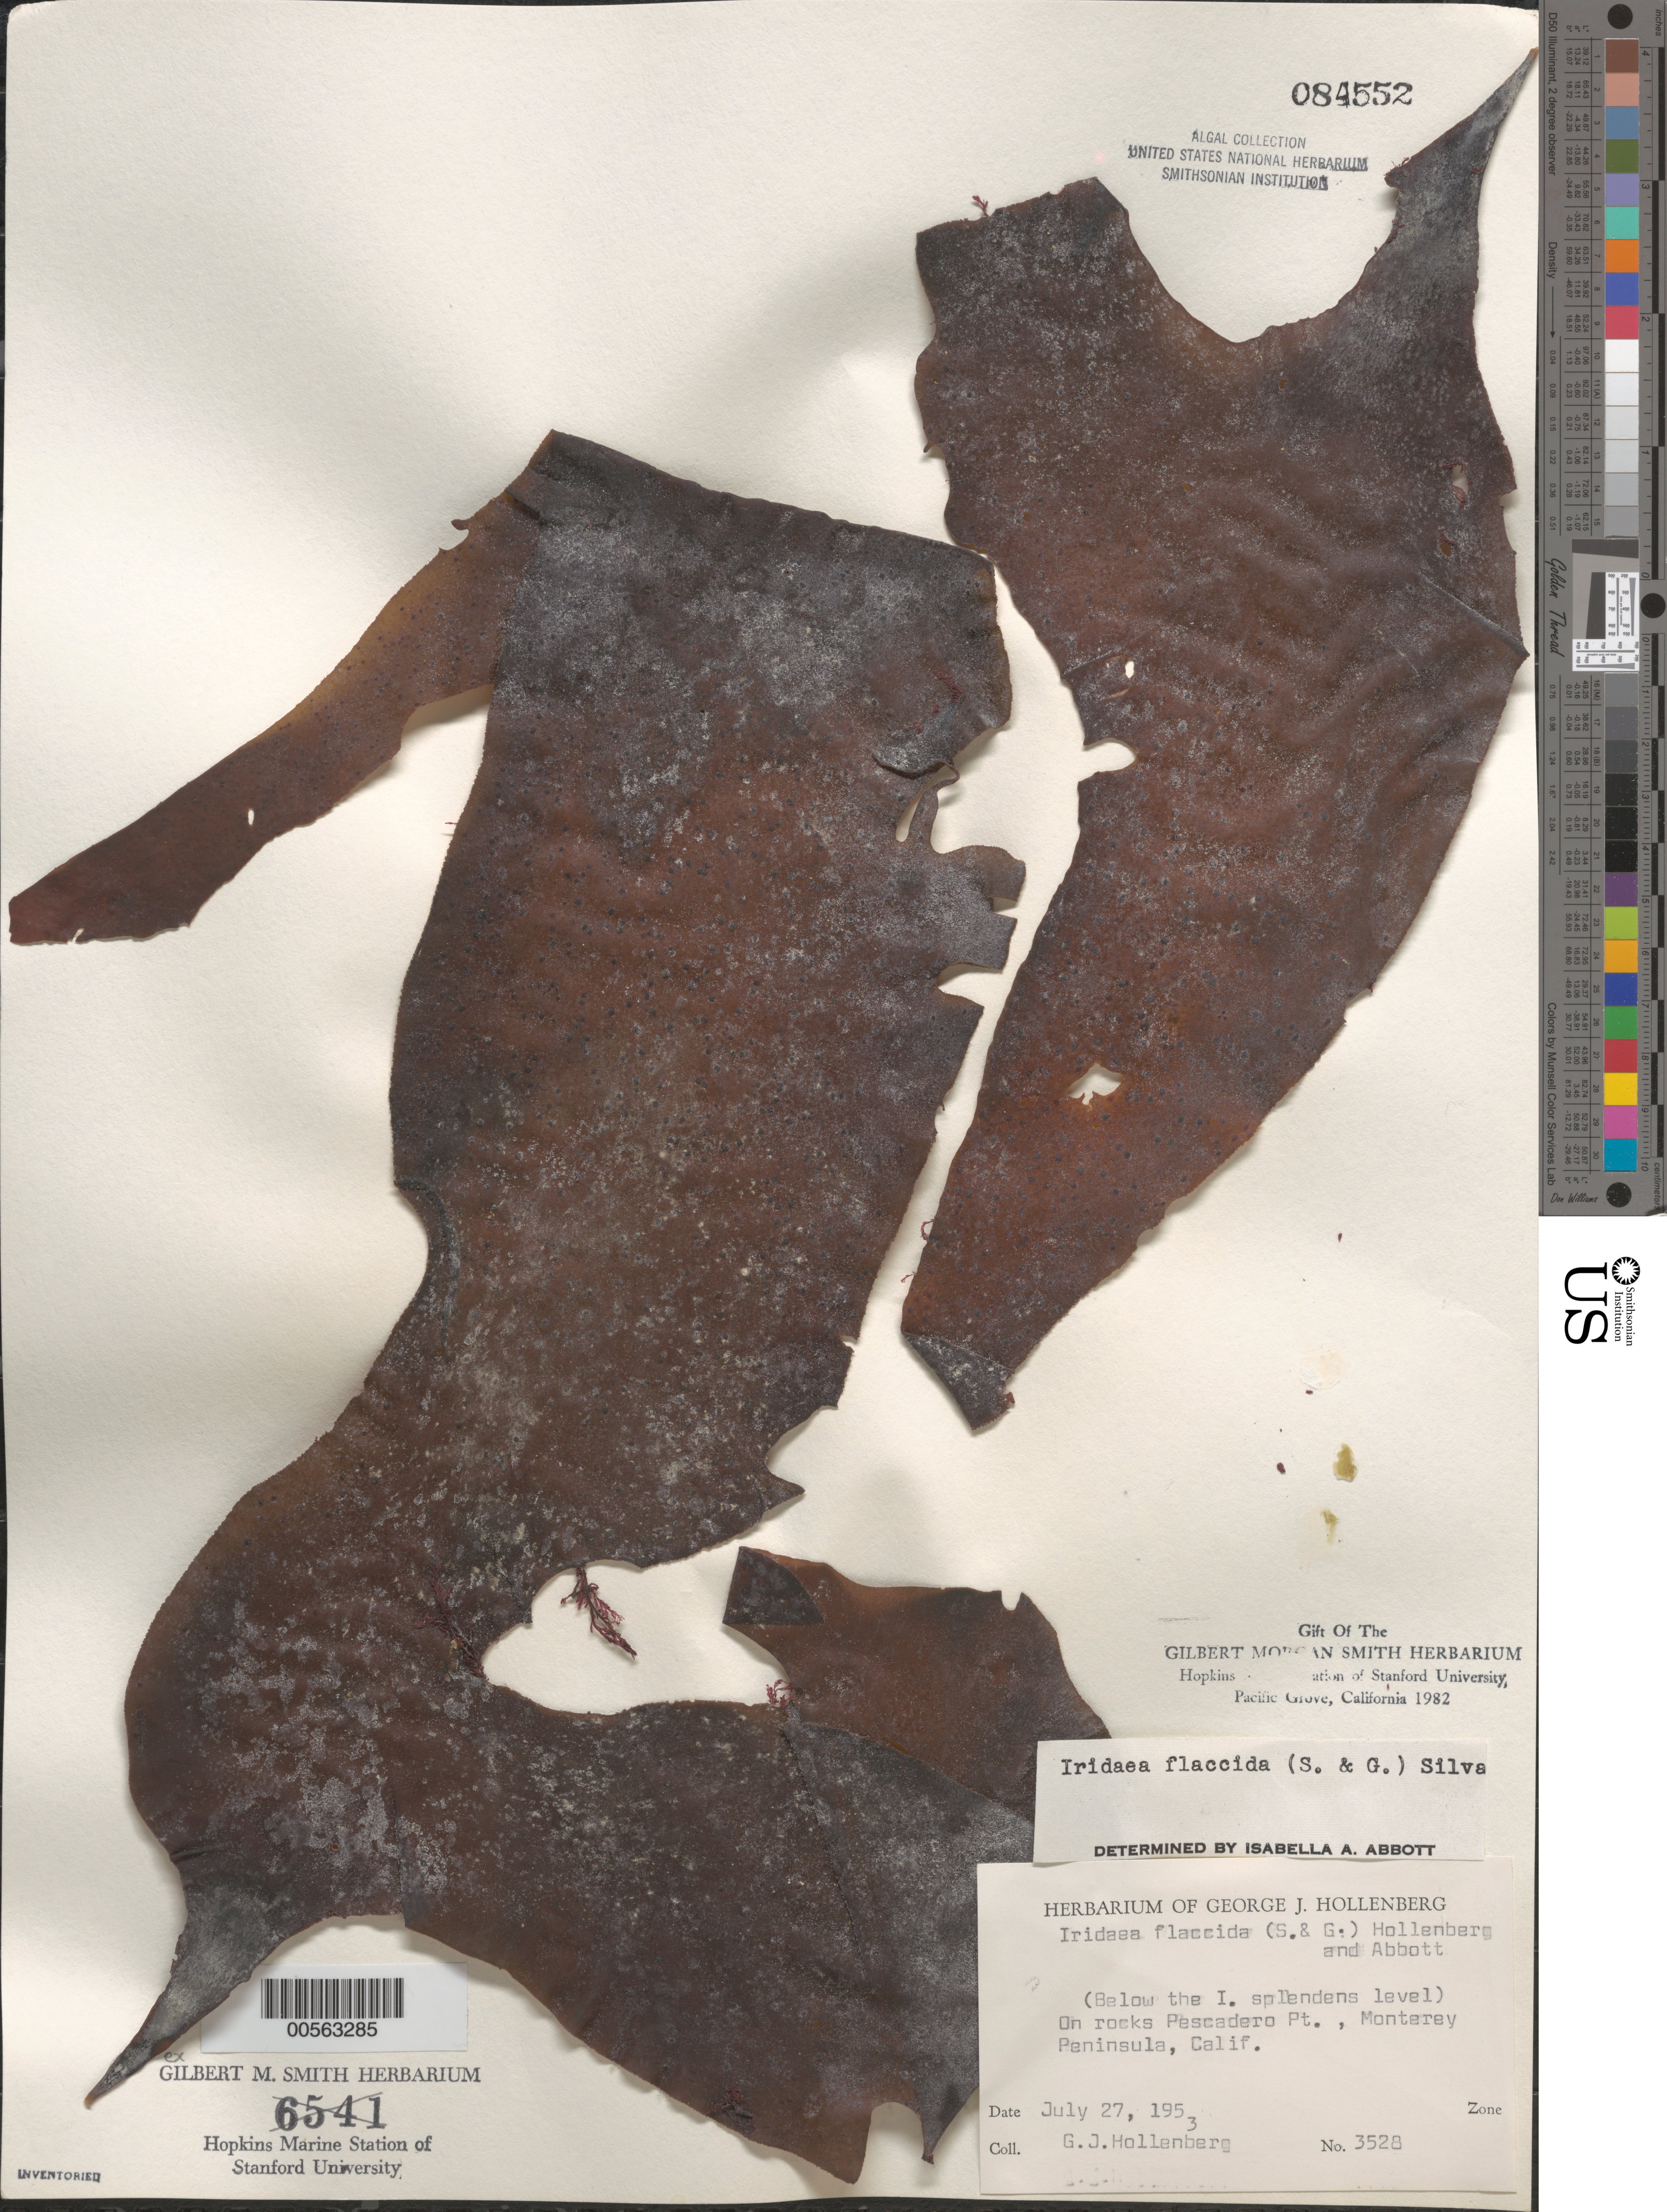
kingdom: Plantae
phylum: Rhodophyta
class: Florideophyceae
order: Gigartinales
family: Gigartinaceae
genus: Mazzaella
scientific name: Mazzaella flaccida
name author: (Setchell & N.L. Gardner) Fredericq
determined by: Algae name updating Project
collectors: G. Hollenberg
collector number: GJH 3528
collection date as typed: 27 Jul 1953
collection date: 1953-07-27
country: United States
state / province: California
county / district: Monterey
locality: Pescadero Point, Monterey Peninsula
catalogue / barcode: US 84552